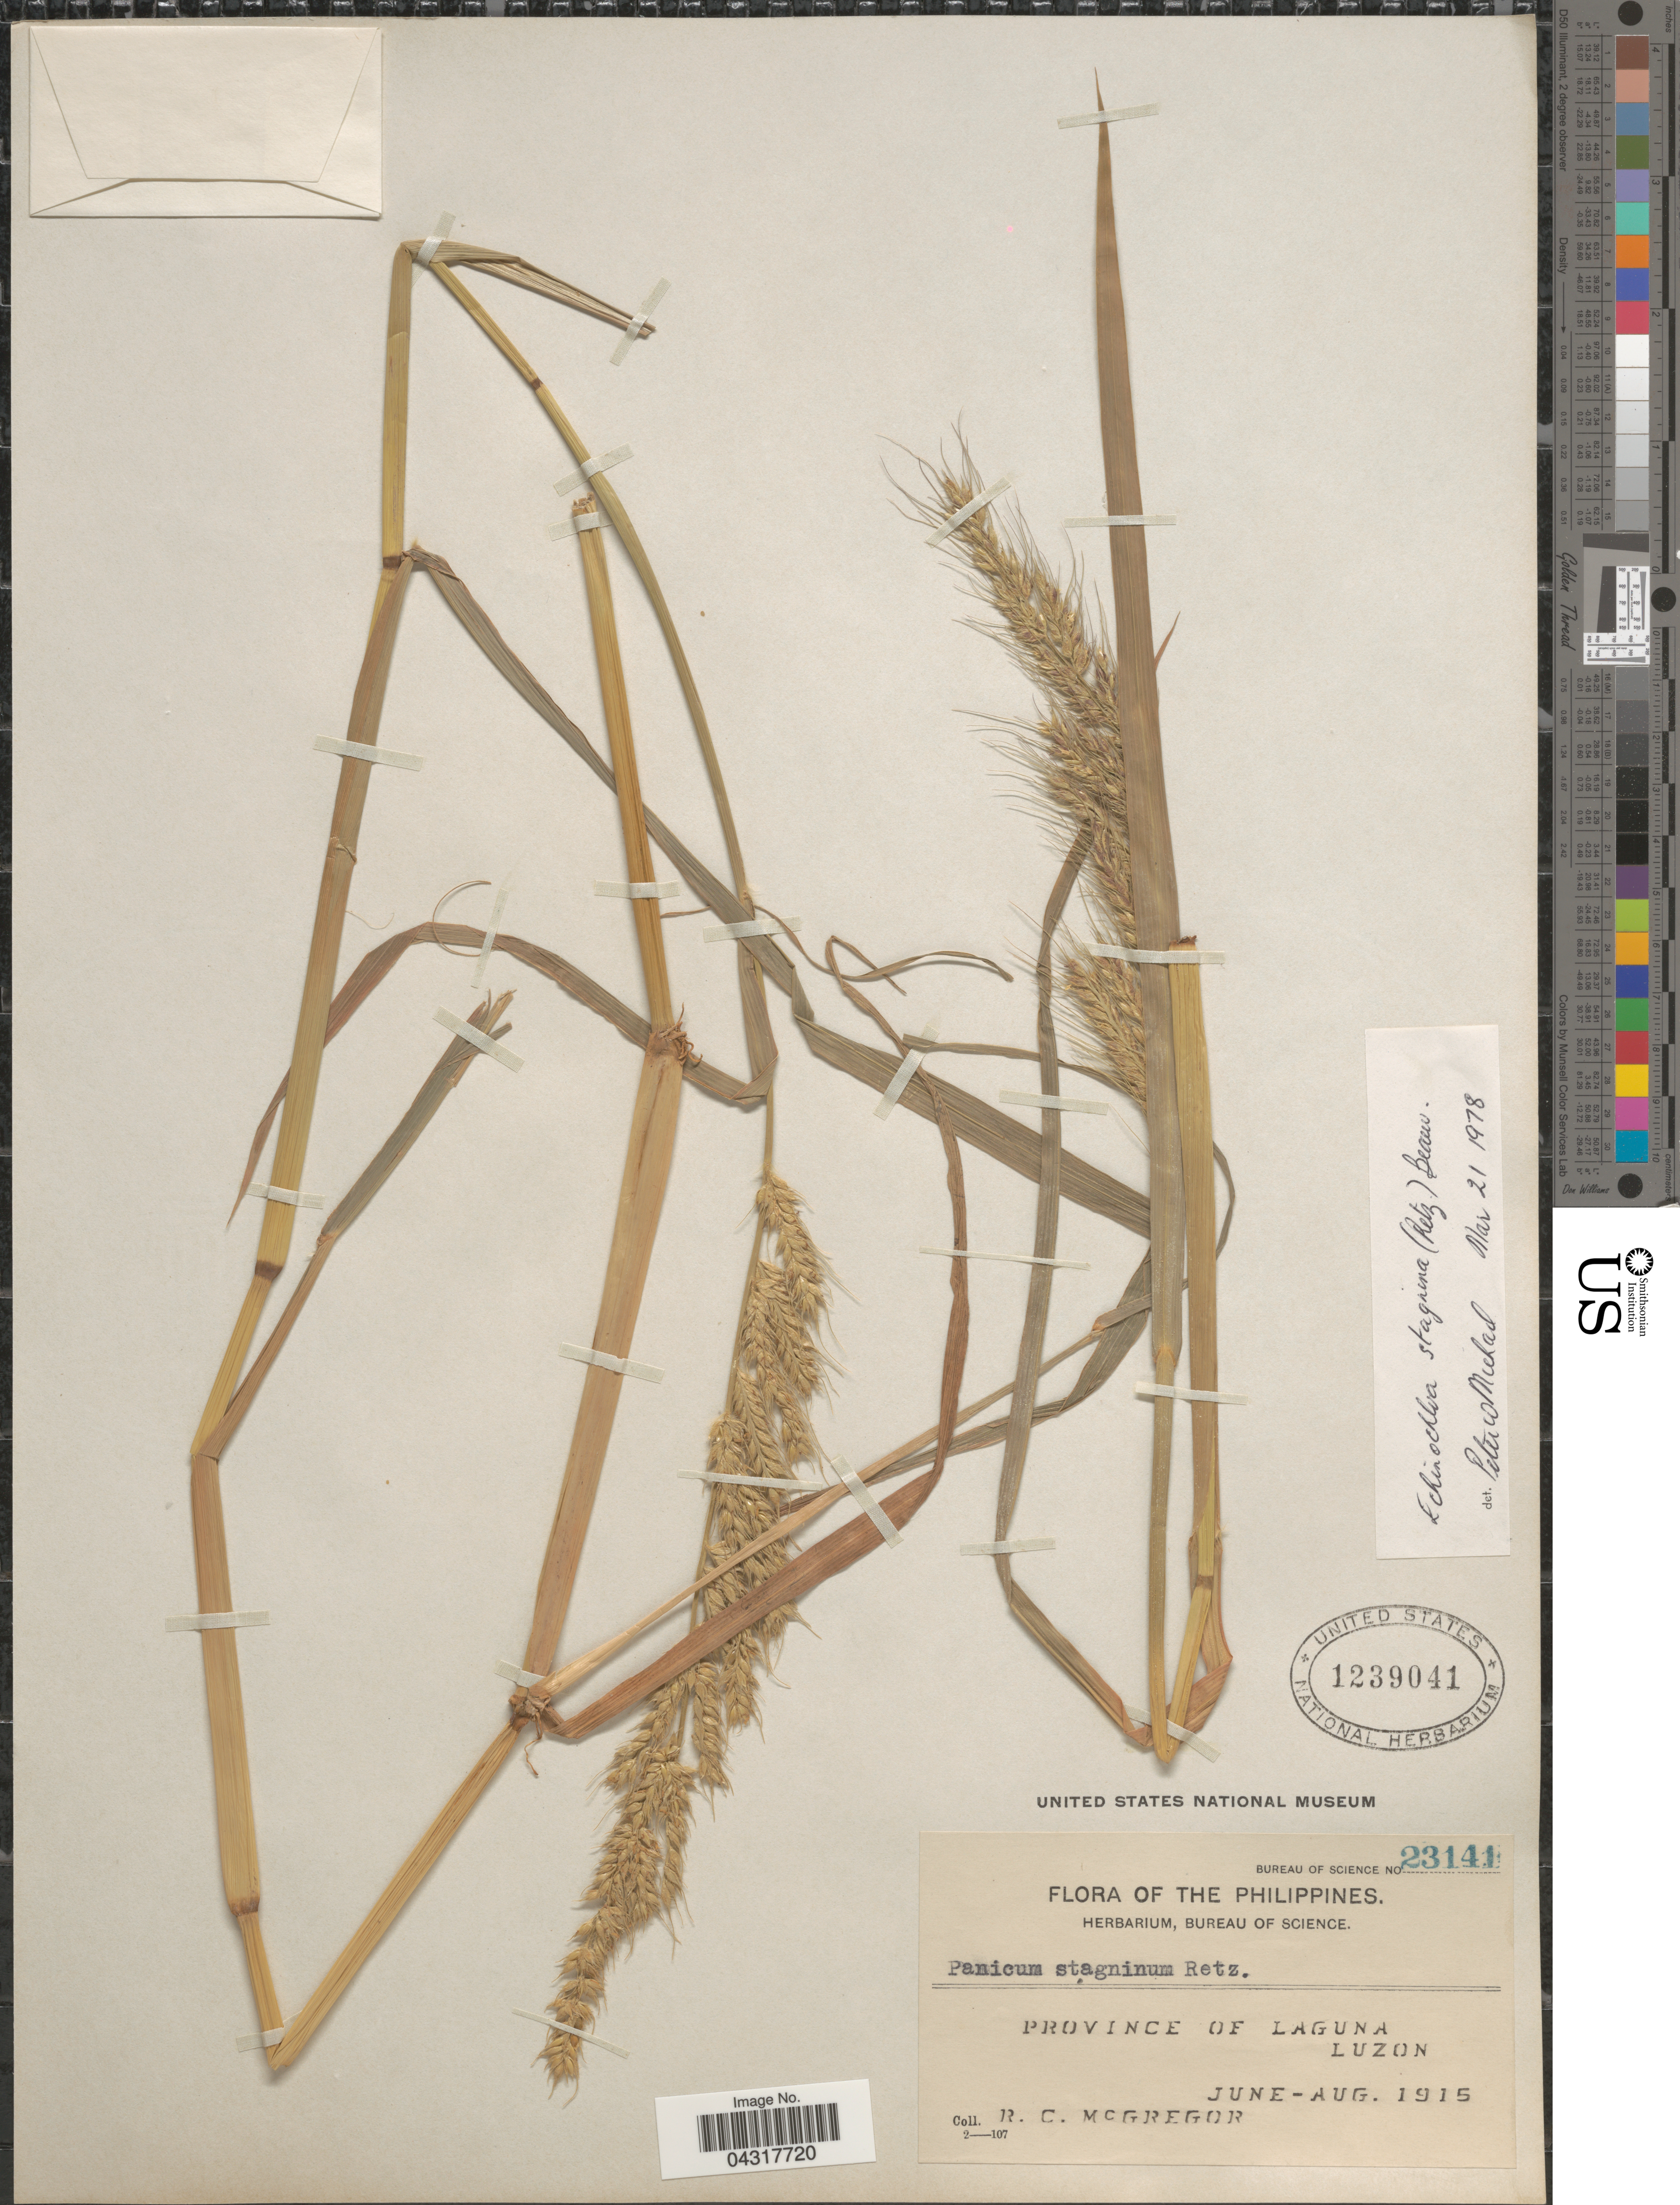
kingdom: Plantae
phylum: Tracheophyta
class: Liliopsida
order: Poales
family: Poaceae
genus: Echinochloa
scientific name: Echinochloa stagnina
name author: (Retz.) P. Beauv.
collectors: R. C. McGregor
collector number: Bureau of Science 23141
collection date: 1915-06/1915-08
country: Philippines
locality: Province of Laguna. Luzon.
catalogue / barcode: US 1239041